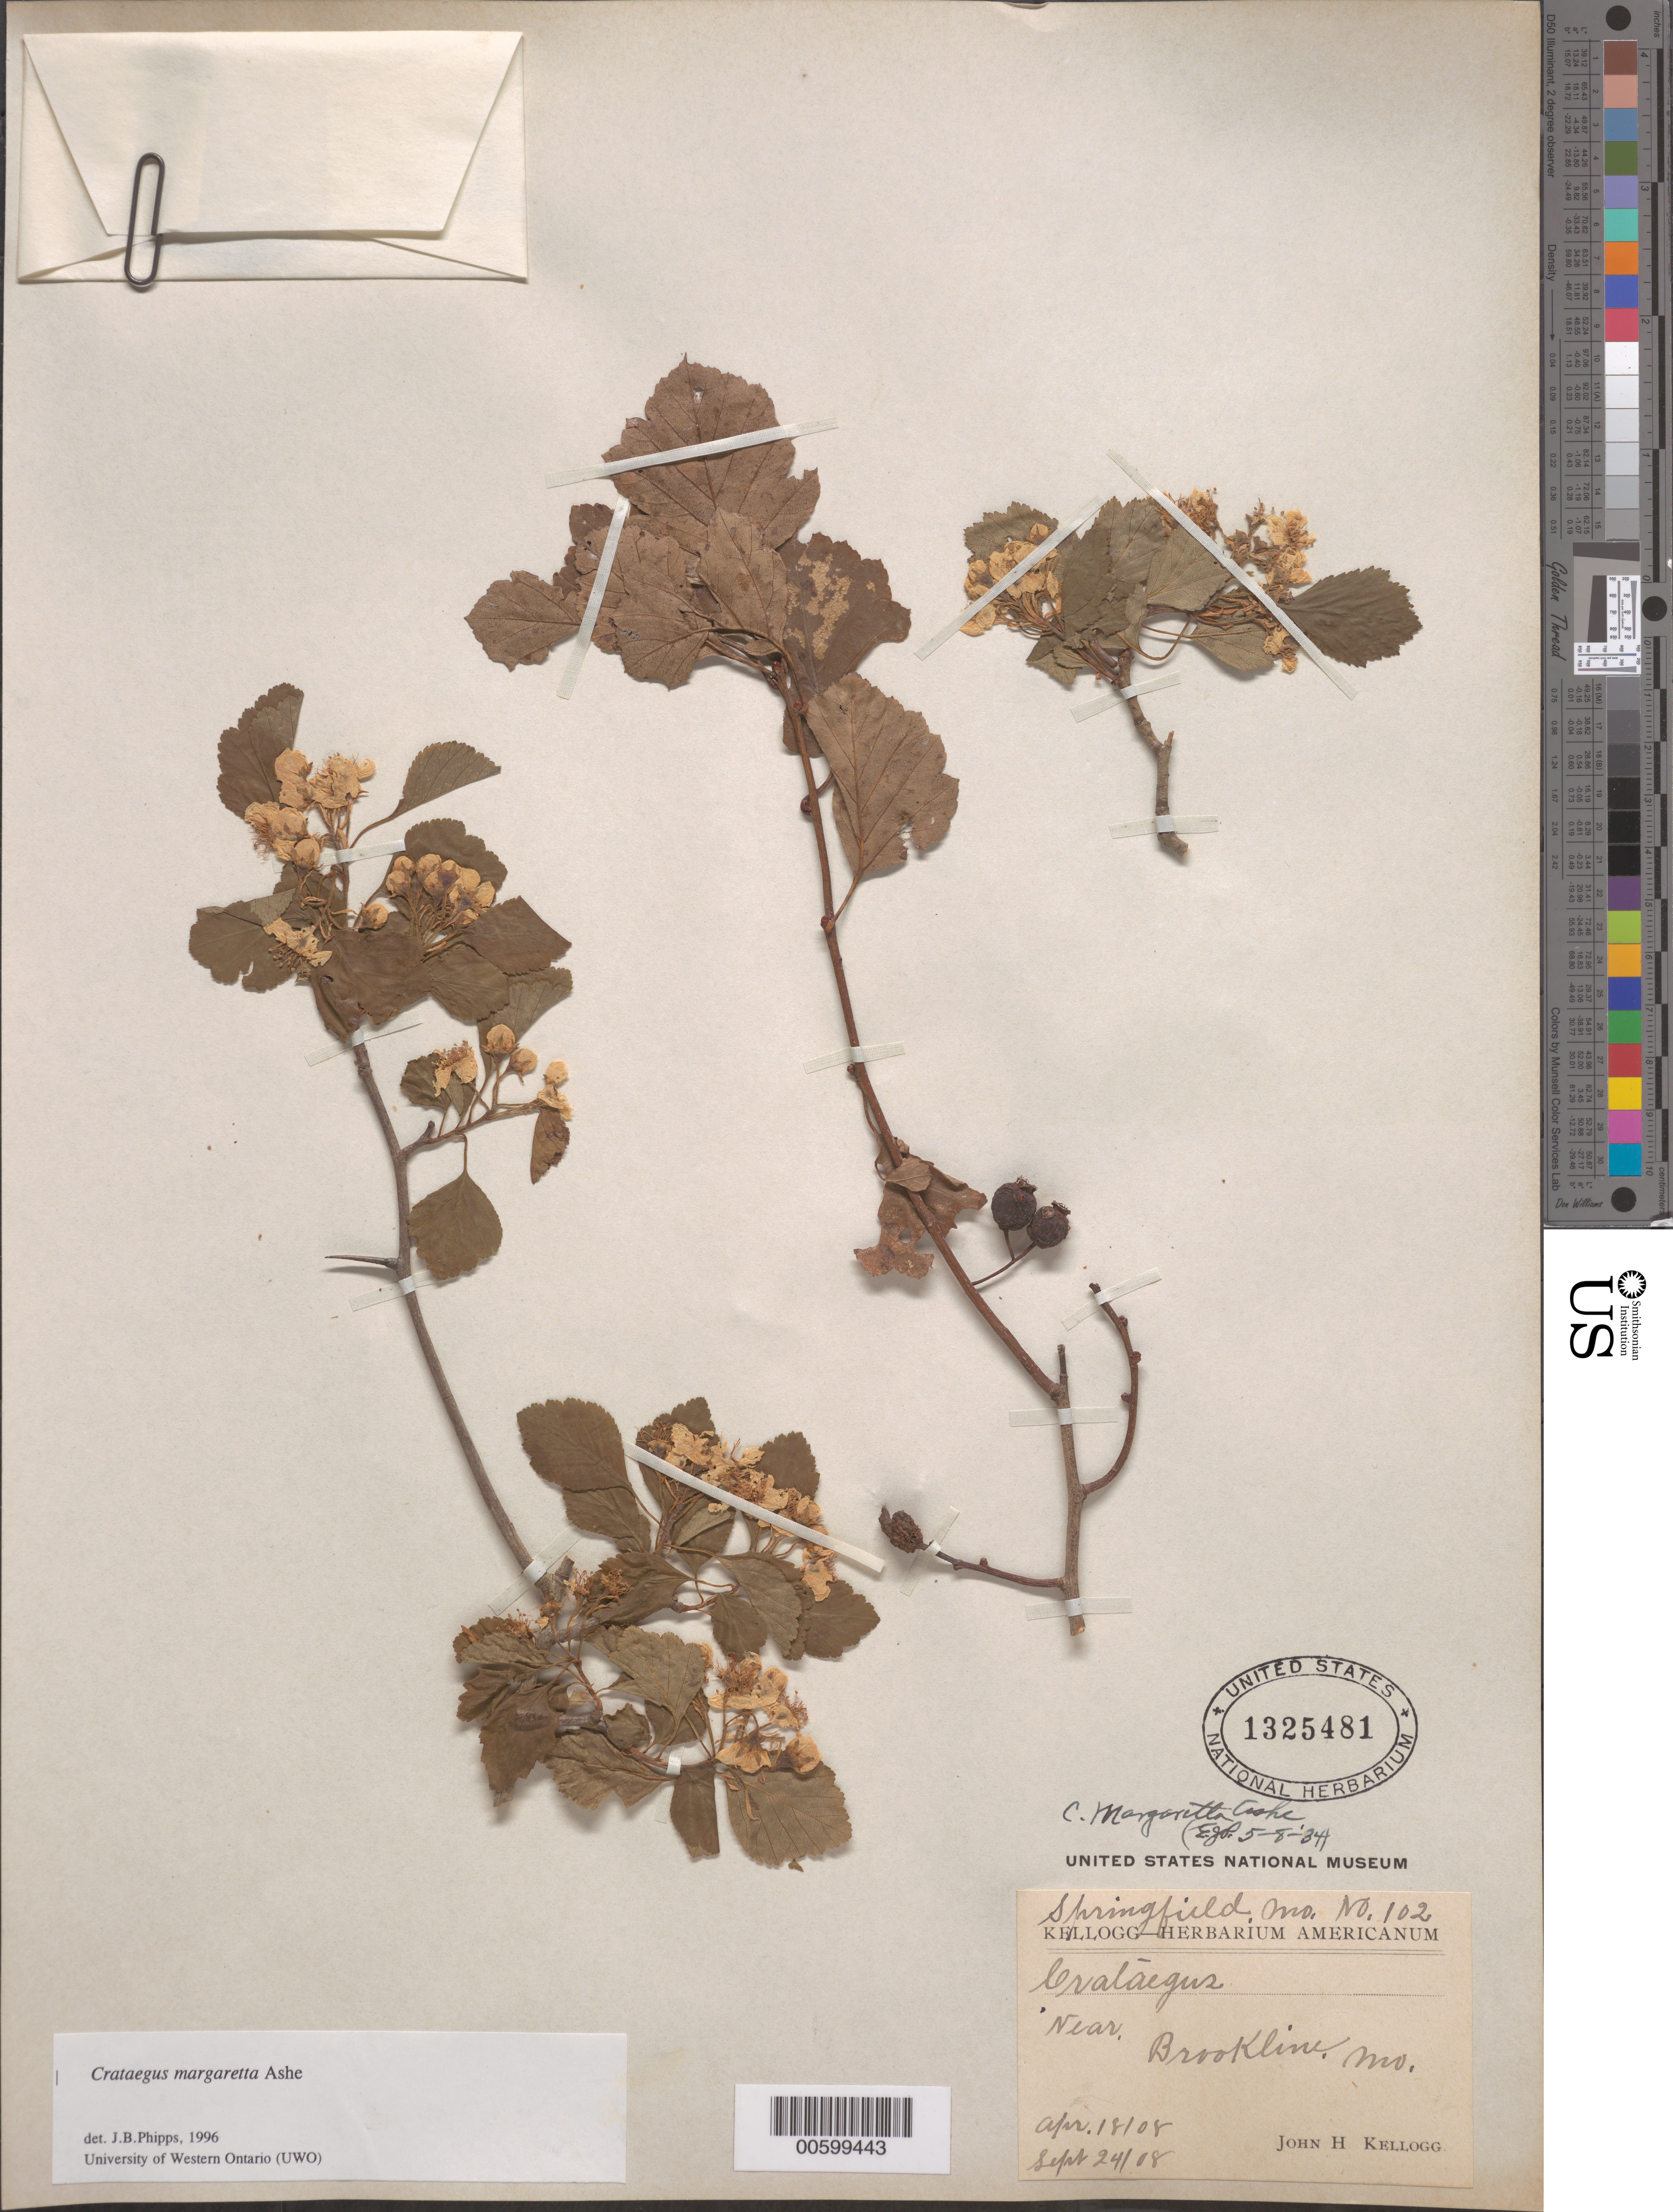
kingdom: Plantae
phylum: Tracheophyta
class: Magnoliopsida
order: Rosales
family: Rosaceae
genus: Crataegus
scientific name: Crataegus margarettae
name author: Ashe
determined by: Palmer, E. J.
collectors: J. H. Kellogg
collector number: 102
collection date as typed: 18 Apr 1908 and 24 Sep 1908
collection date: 1908-04-18,1908-09-24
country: United States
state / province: Missouri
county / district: Greene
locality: Near Brookline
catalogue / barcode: US 1325481